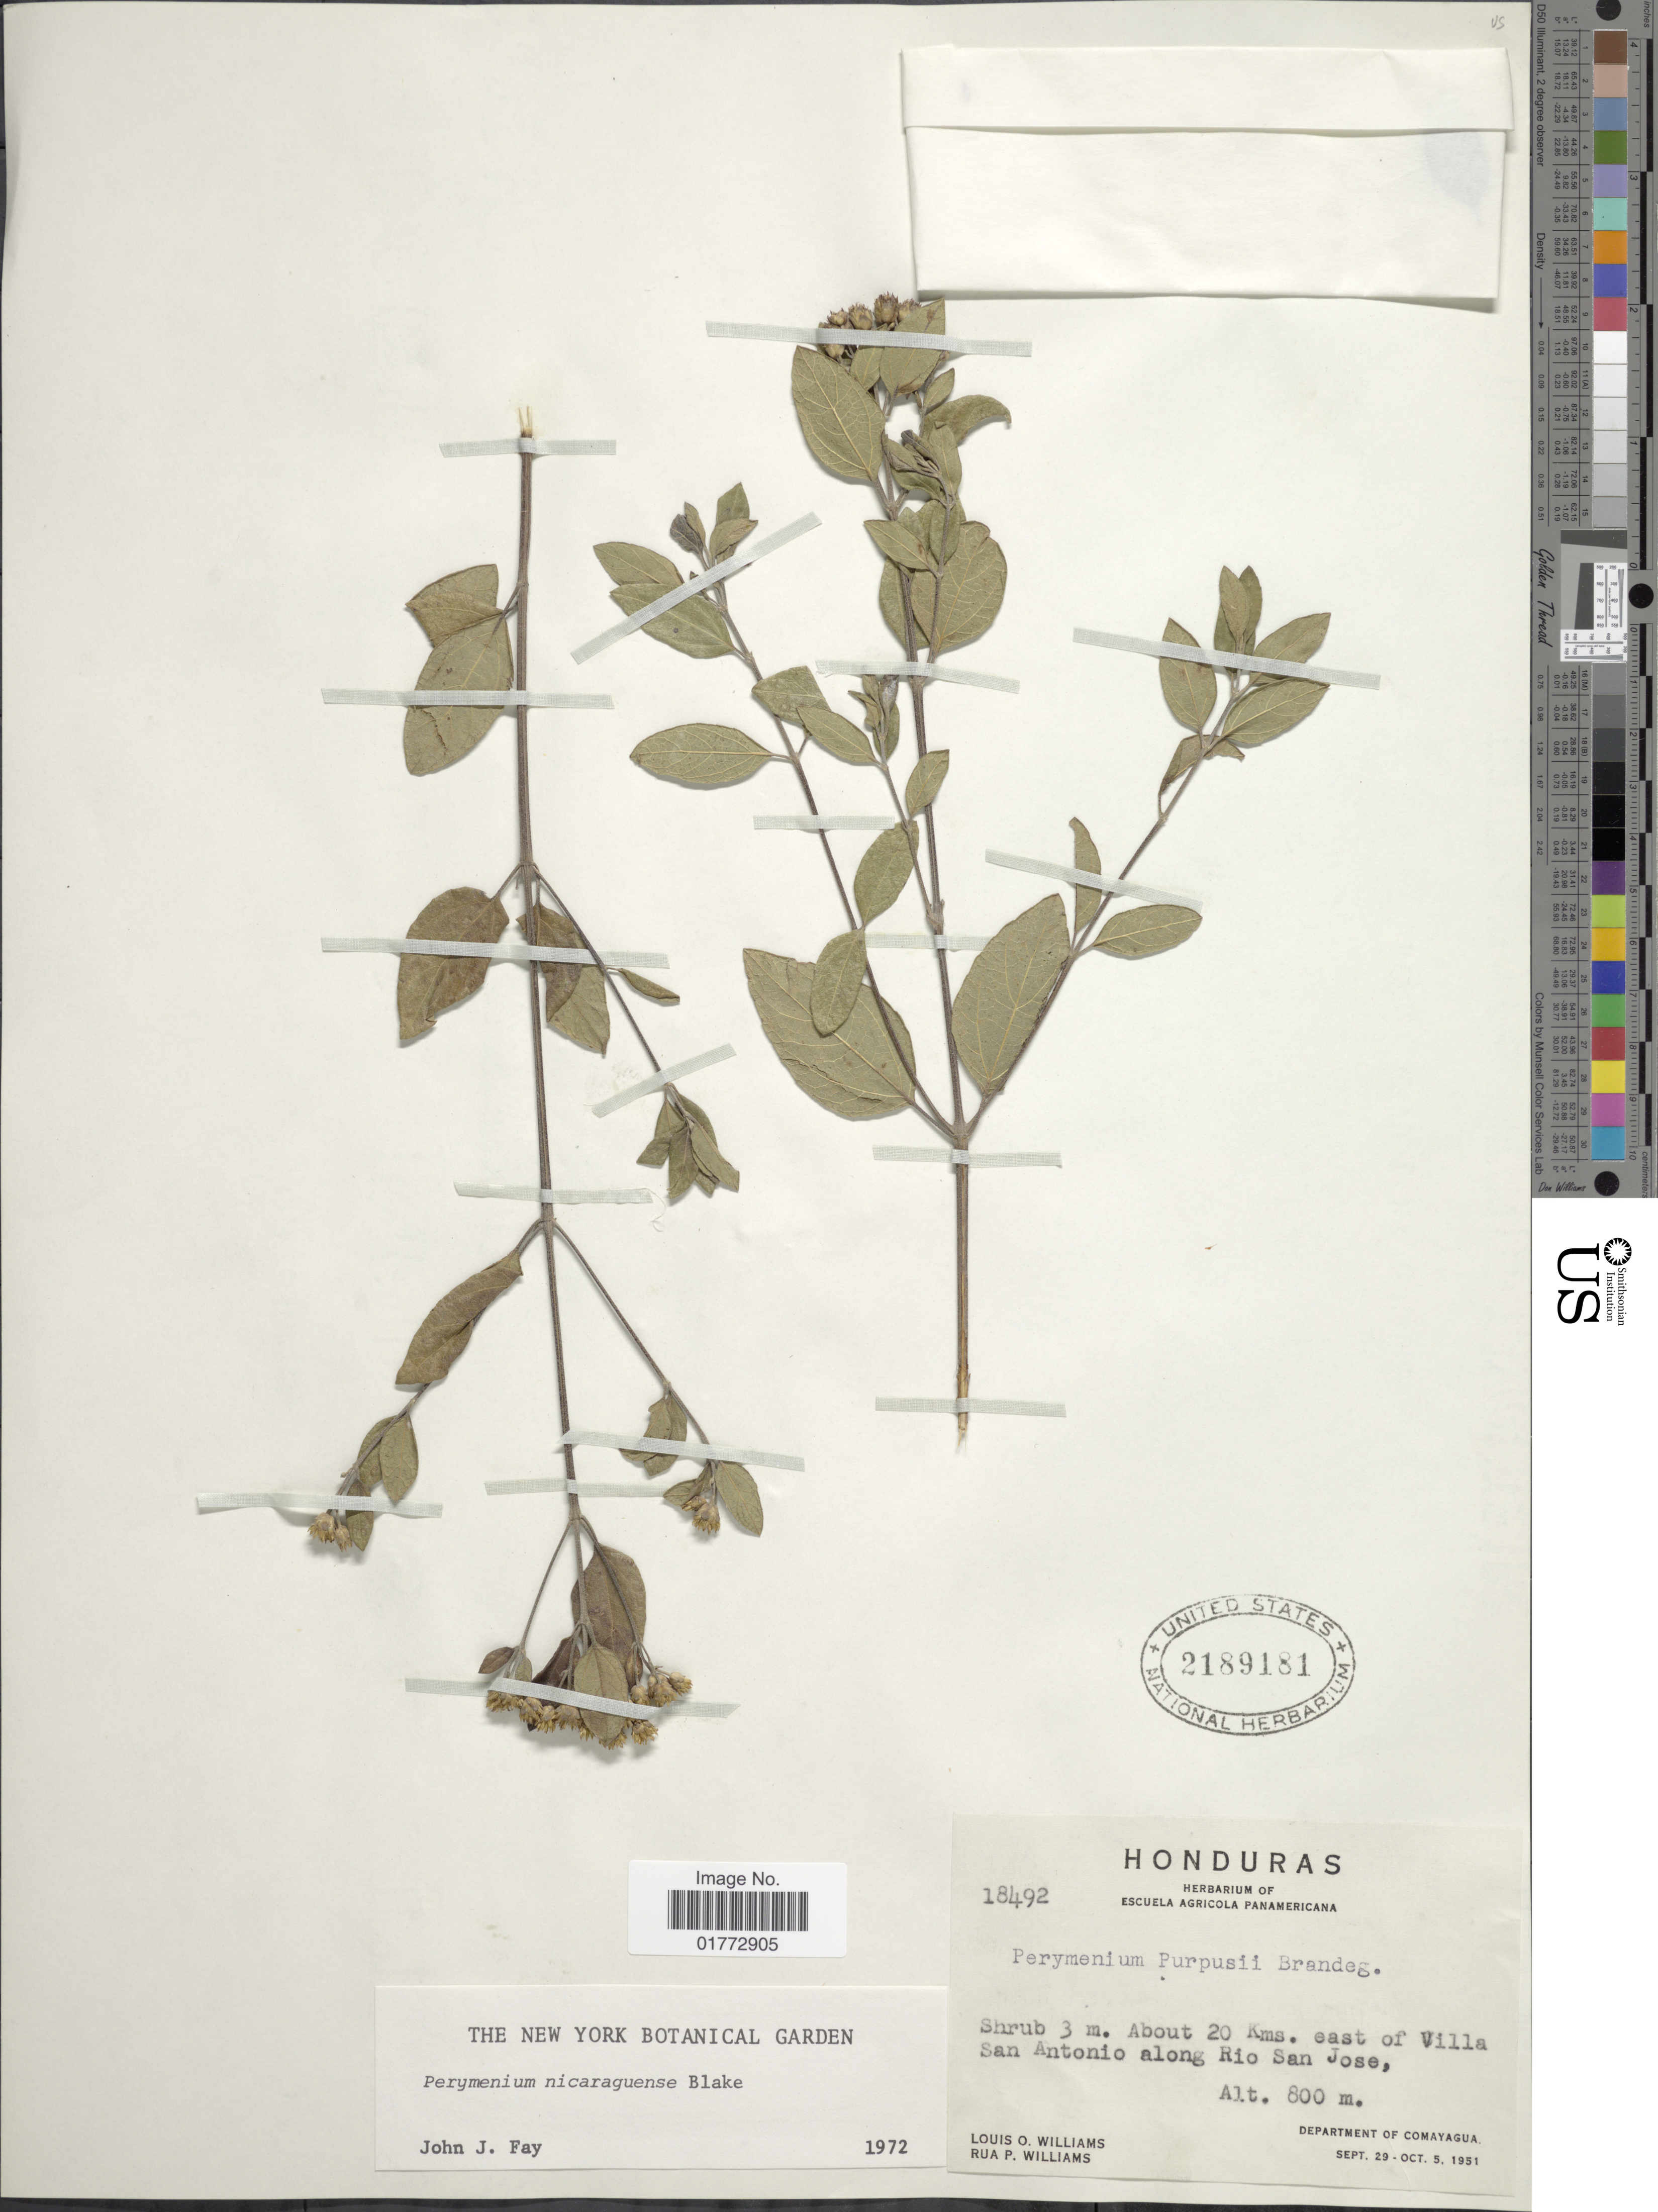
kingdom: Plantae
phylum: Tracheophyta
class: Magnoliopsida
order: Asterales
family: Asteraceae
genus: Perymenium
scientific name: Perymenium nicaraguense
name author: S.F. Blake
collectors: L. O. Williams & R. P. Williams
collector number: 18492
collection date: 1951-09-29/1951-10-05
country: Honduras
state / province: Comayagua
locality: About 20 kms. east of Villa San Antonio along Rio San Jose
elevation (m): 800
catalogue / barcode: US 2189181